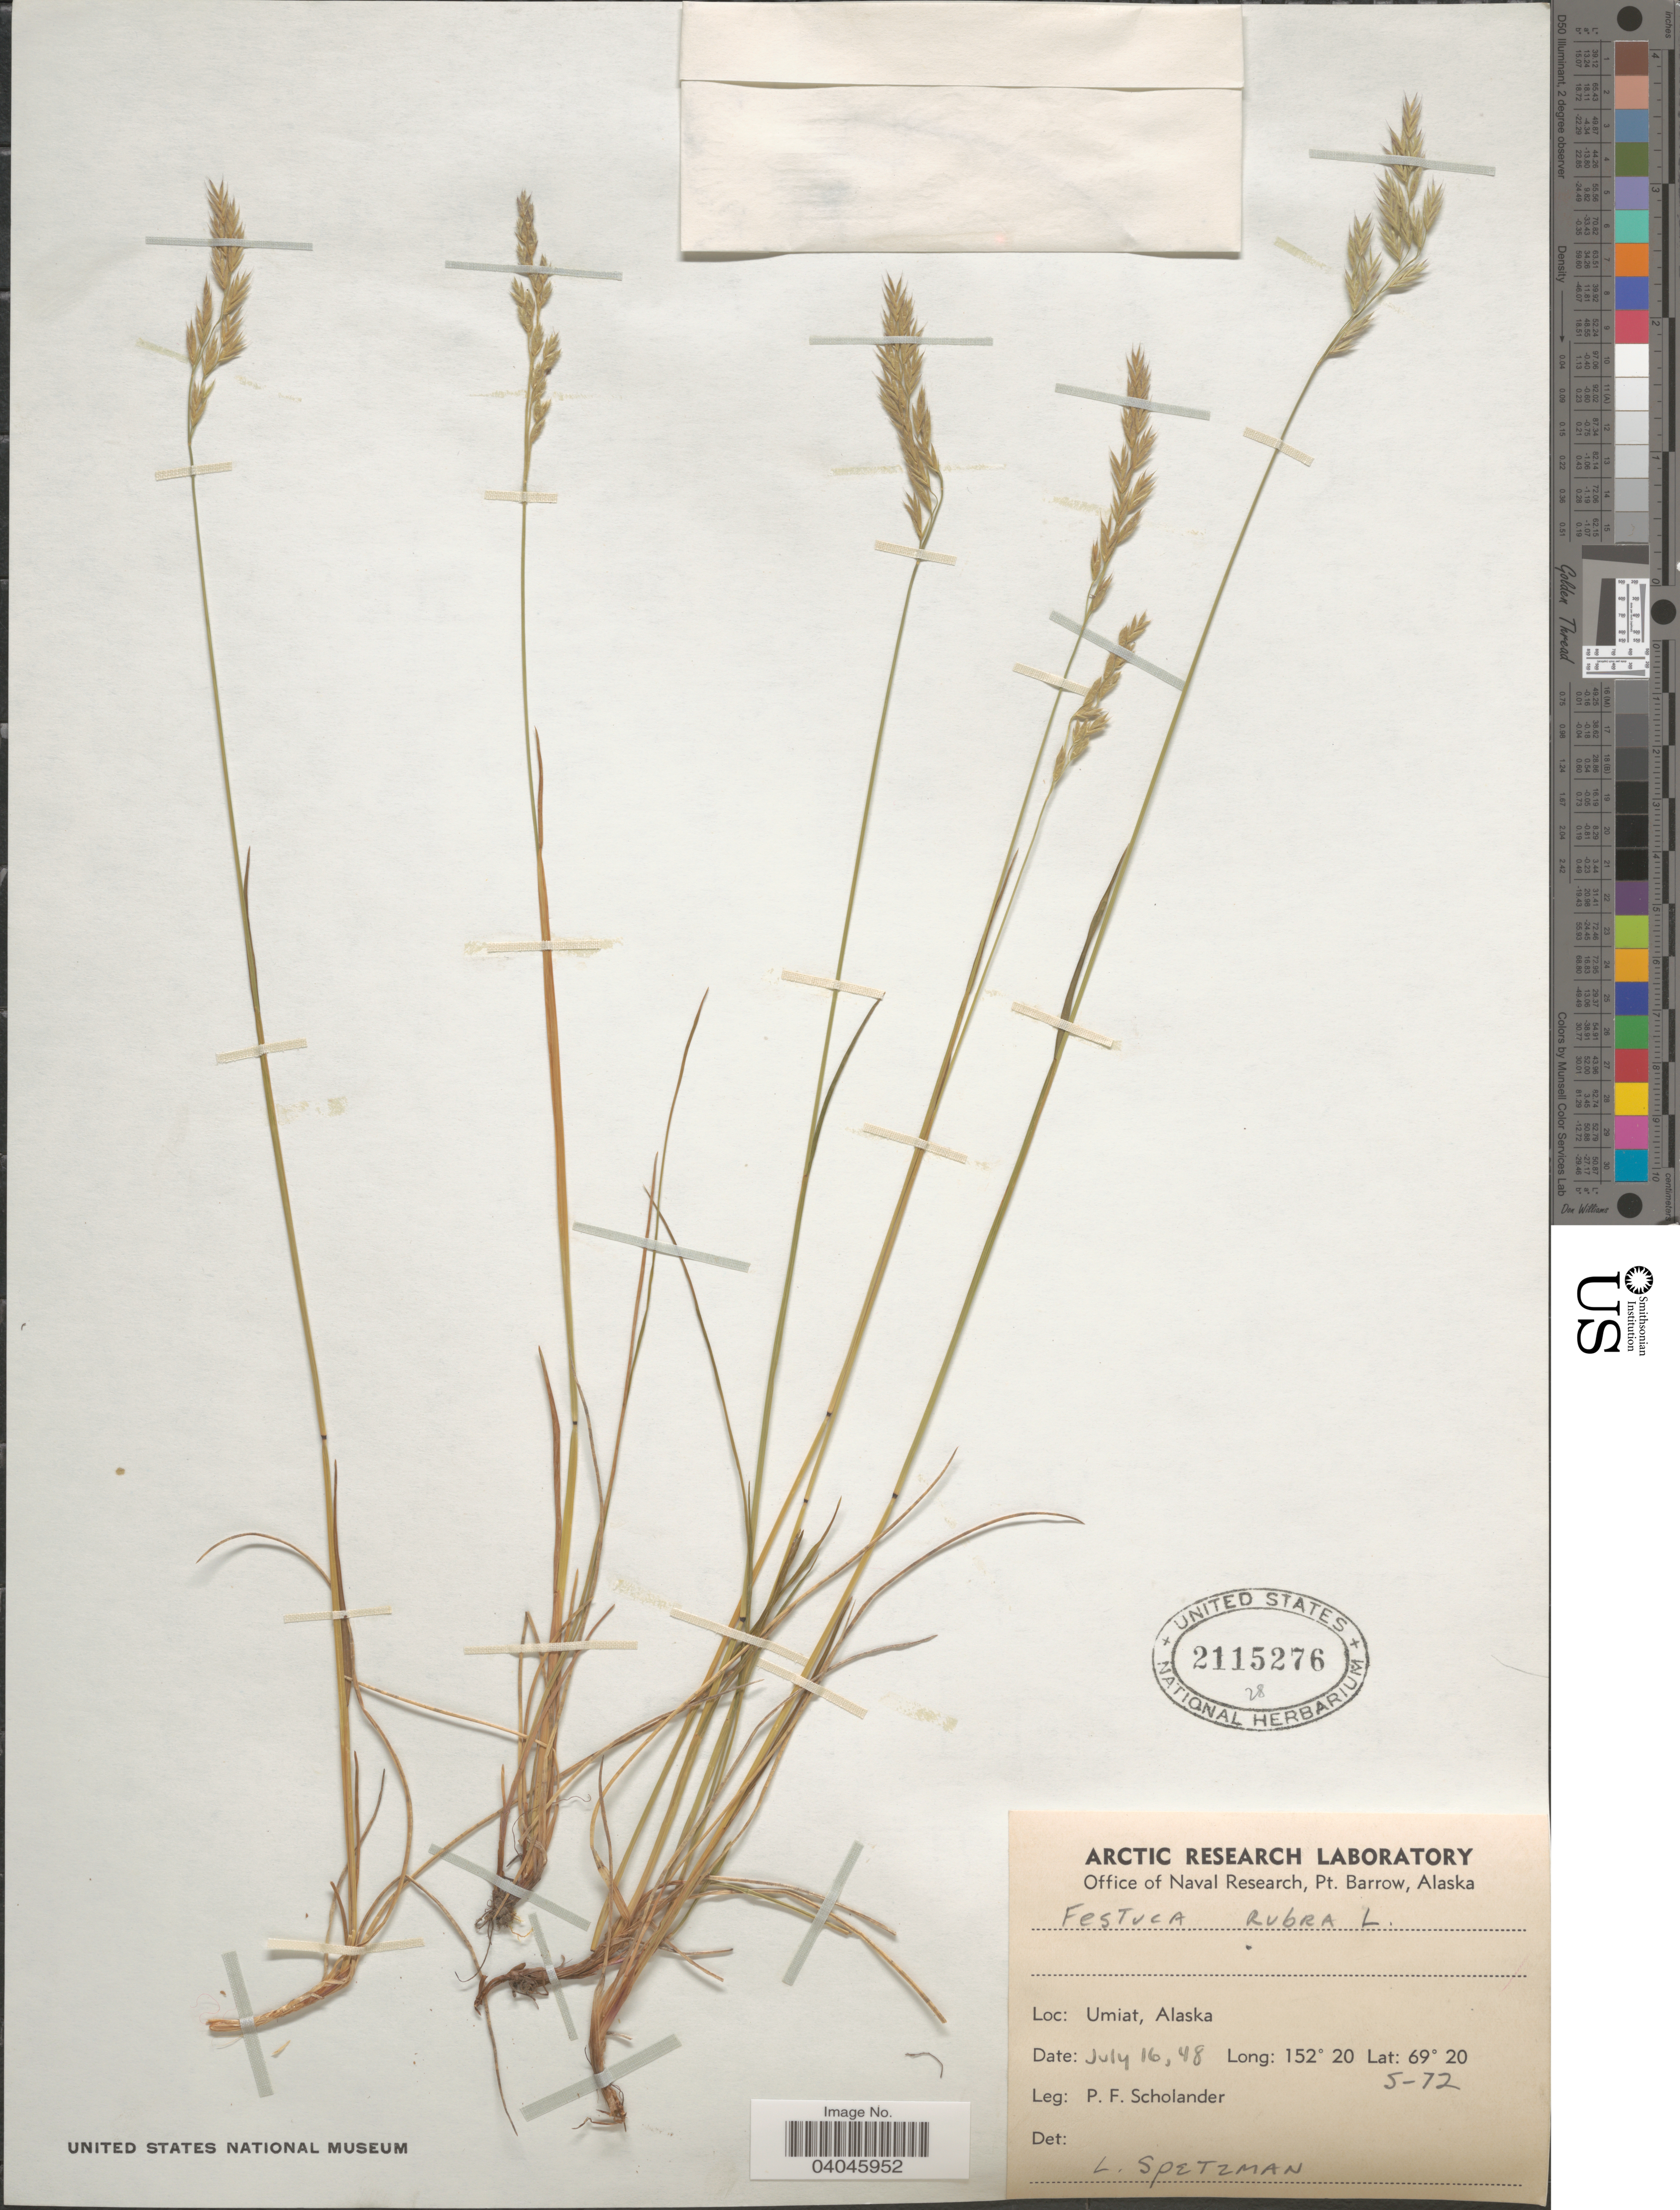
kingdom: Plantae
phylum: Tracheophyta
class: Liliopsida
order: Poales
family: Poaceae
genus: Festuca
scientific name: Festuca rubra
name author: L.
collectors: P. Scholander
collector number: S-72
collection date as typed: Transcribed d/m/y: 16/7/48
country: United States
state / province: Alaska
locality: Umiat.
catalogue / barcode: US 2115276